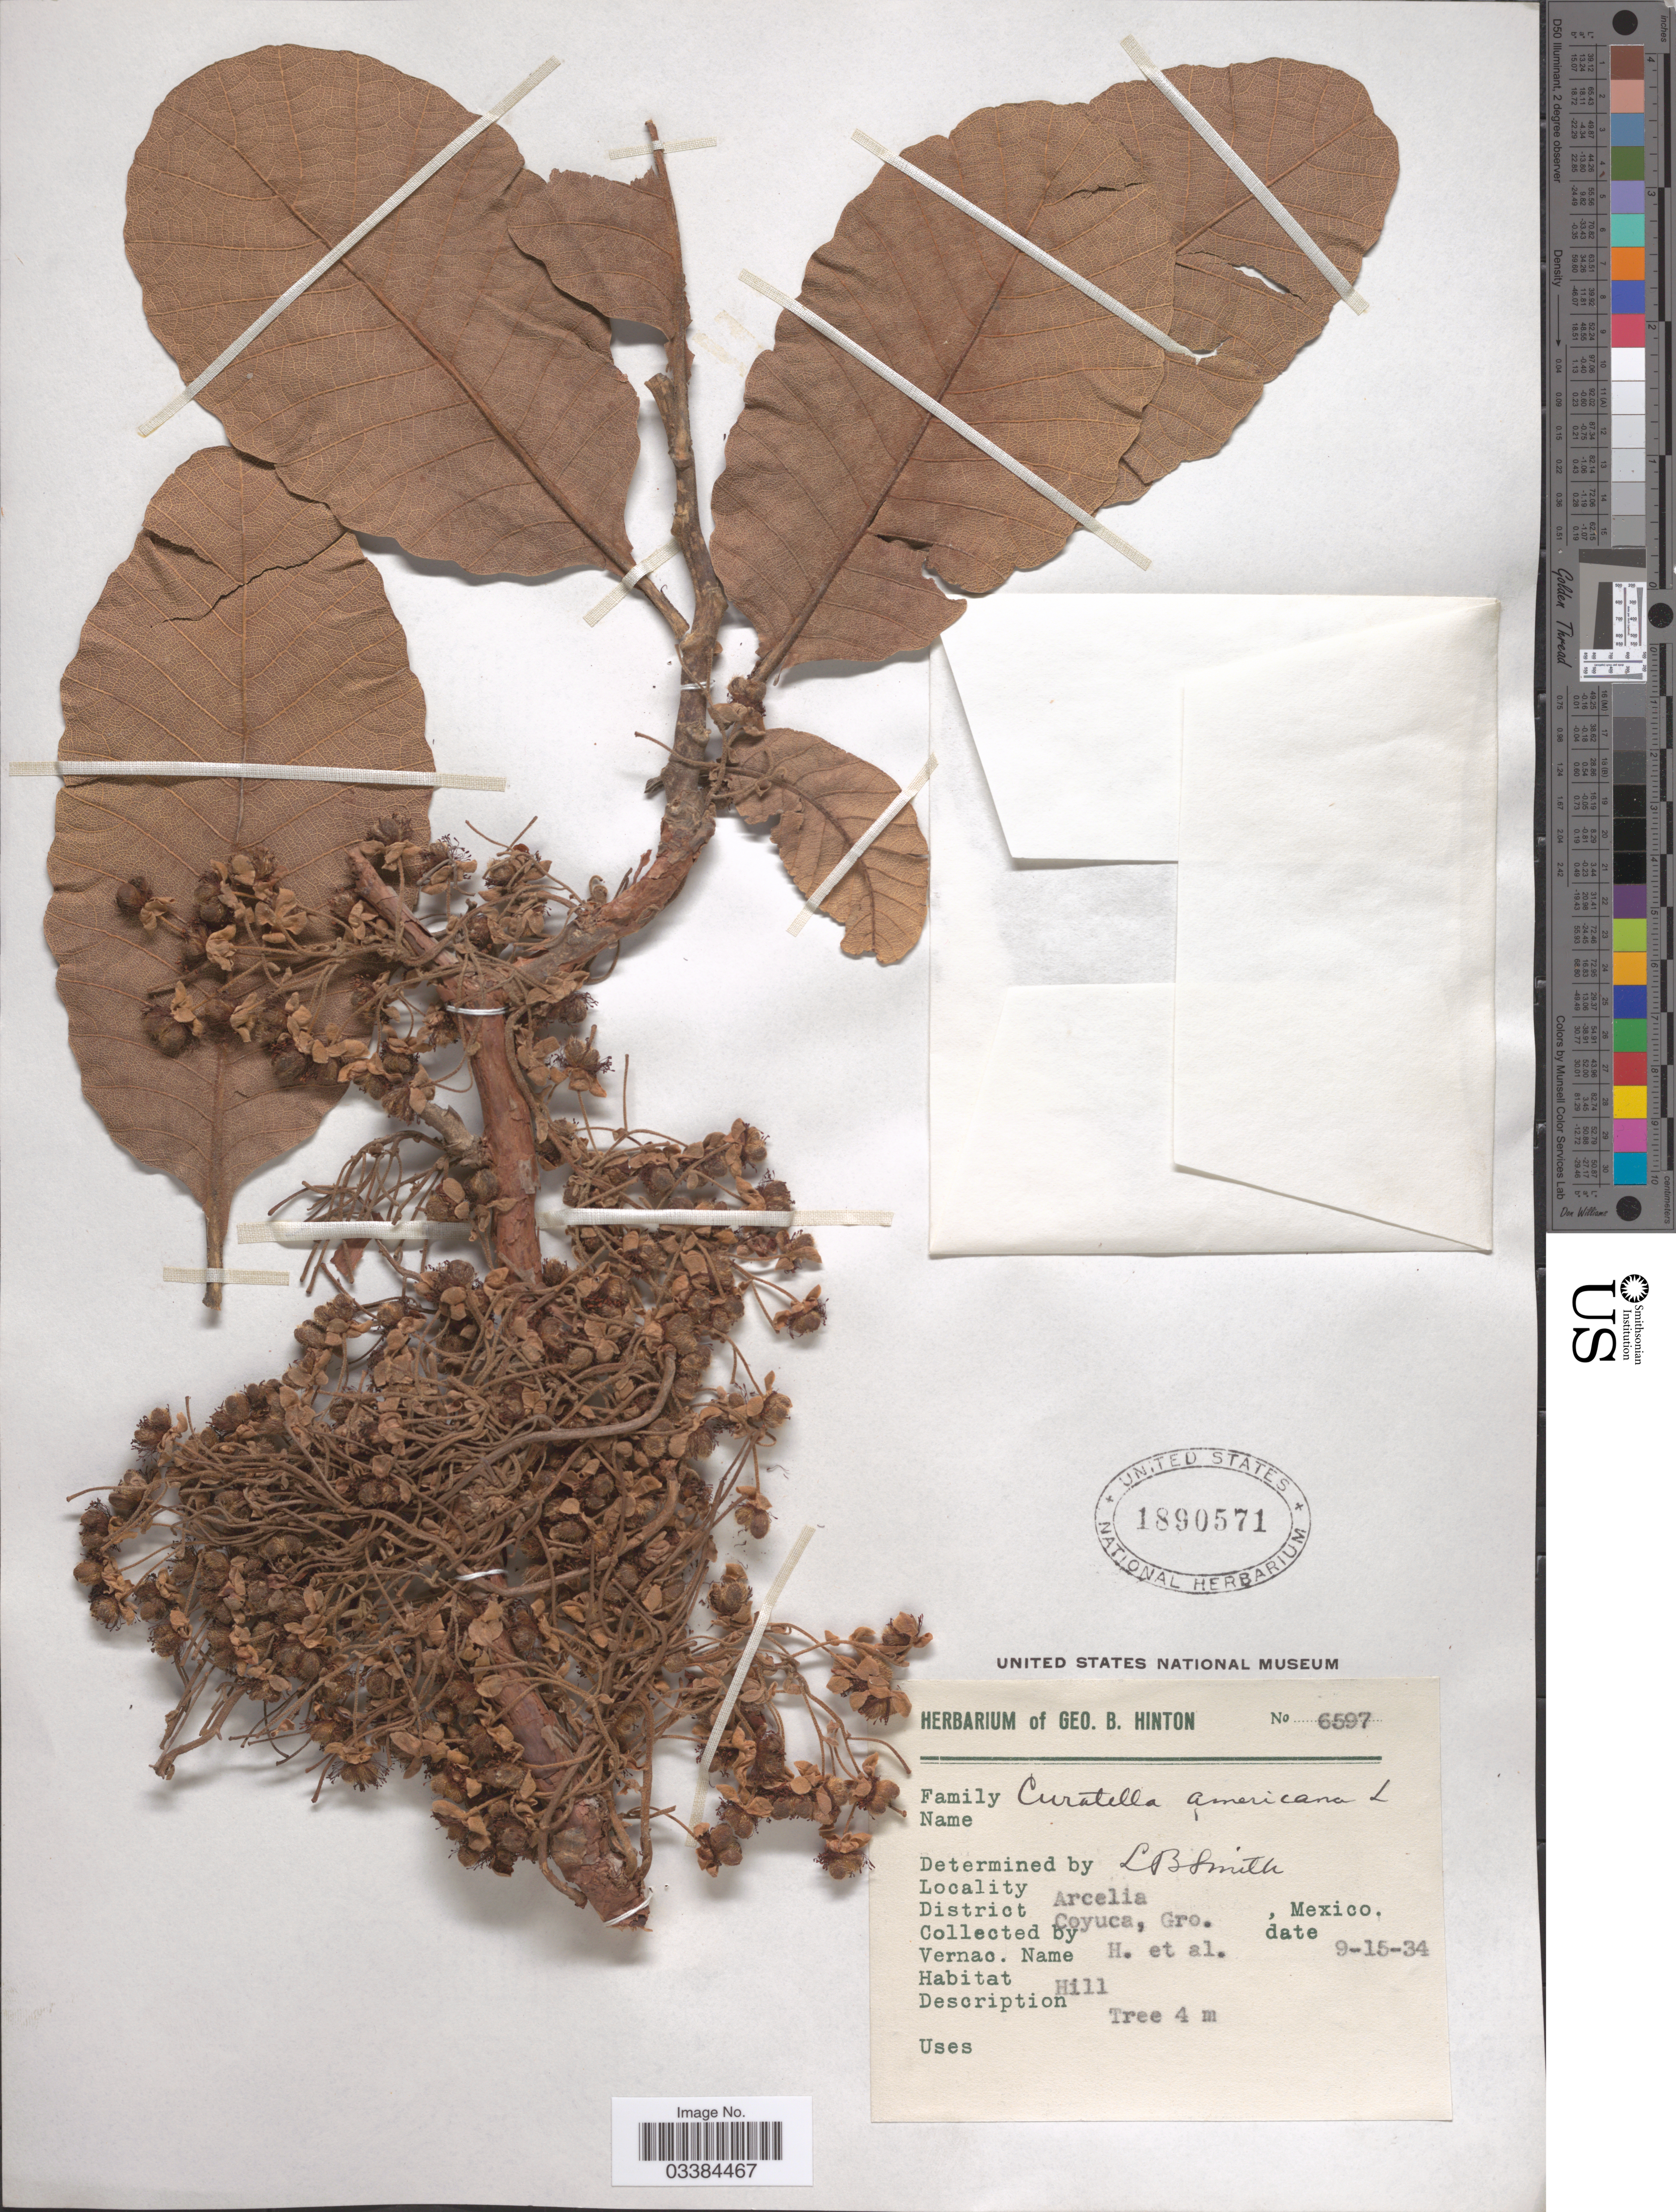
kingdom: Plantae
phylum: Tracheophyta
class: Magnoliopsida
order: Dilleniales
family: Dilleniaceae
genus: Curatella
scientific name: Curatella americana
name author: L.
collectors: G. B. Hinton & et al.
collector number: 6597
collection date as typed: Transcribed d/m/y: 15/9/34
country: Mexico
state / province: Guerrero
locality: Arcelia, District Coyuca.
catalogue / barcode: US 1890571